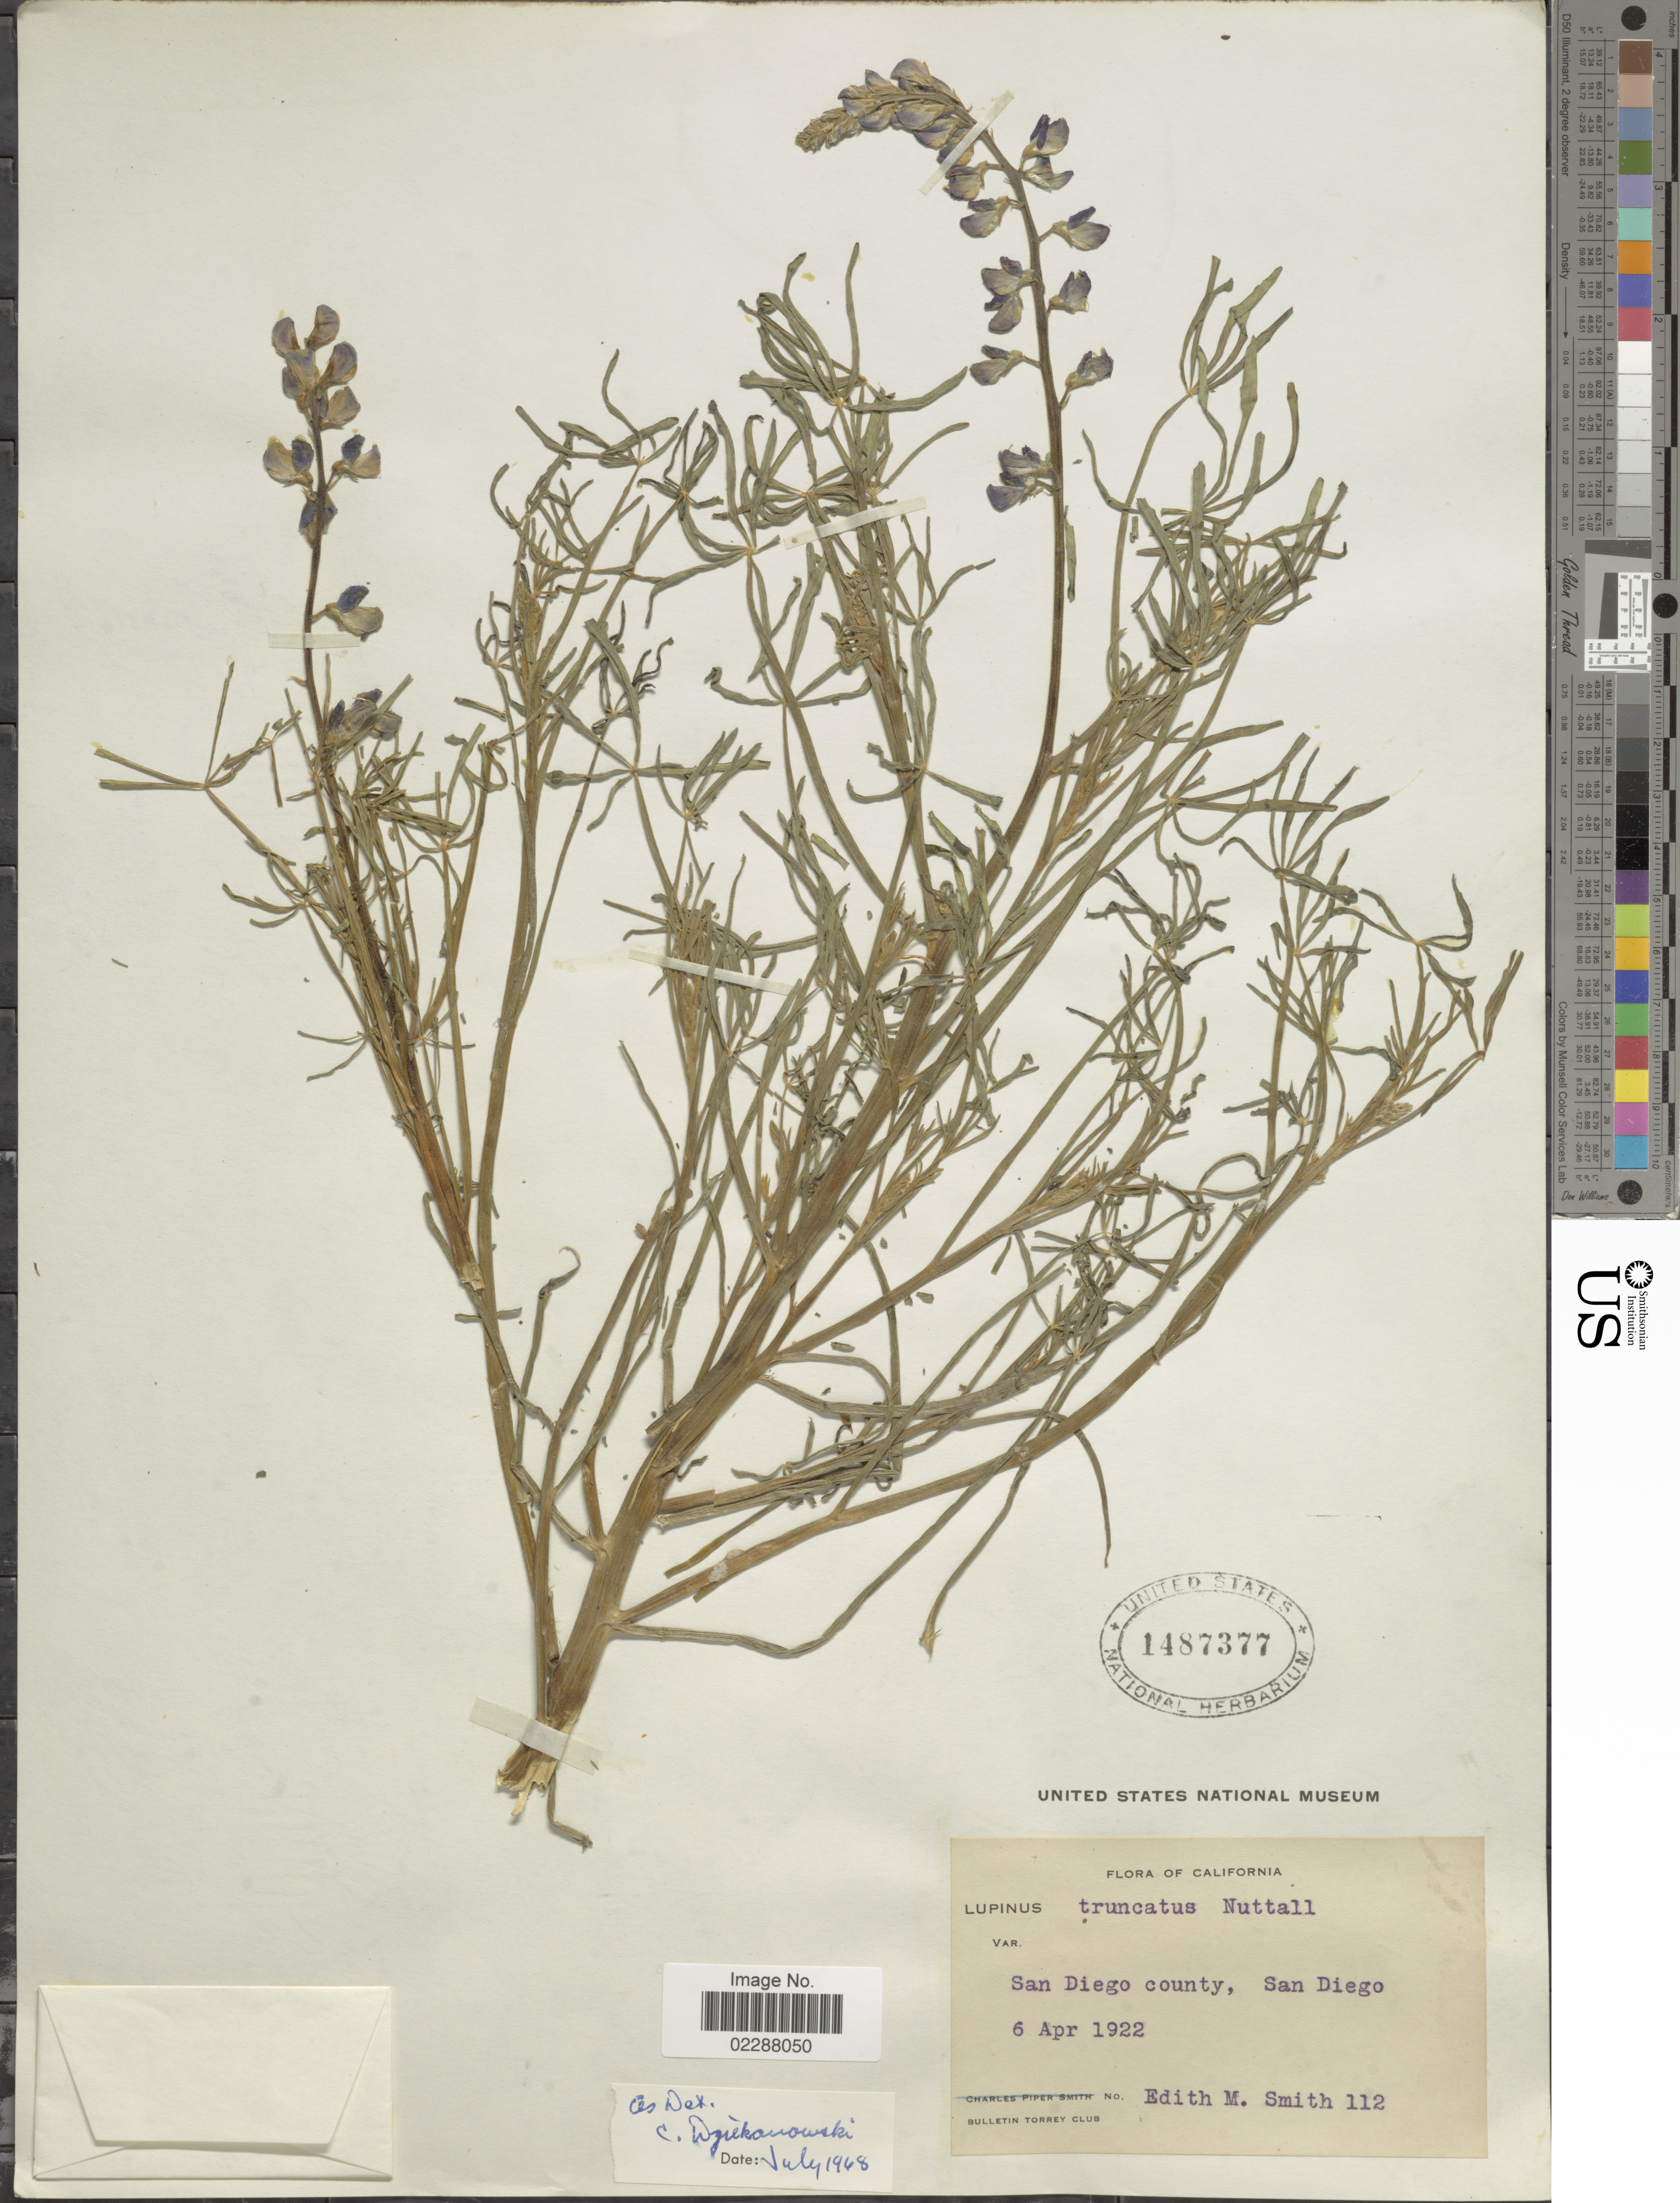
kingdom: Plantae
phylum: Tracheophyta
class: Magnoliopsida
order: Fabales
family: Fabaceae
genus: Lupinus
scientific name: Lupinus truncatus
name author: Nutt. ex Hook. & Arn.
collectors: E. Smith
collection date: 1922-04-06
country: United States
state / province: California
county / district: San Diego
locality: San Diego County, San Diego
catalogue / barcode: US 1487377